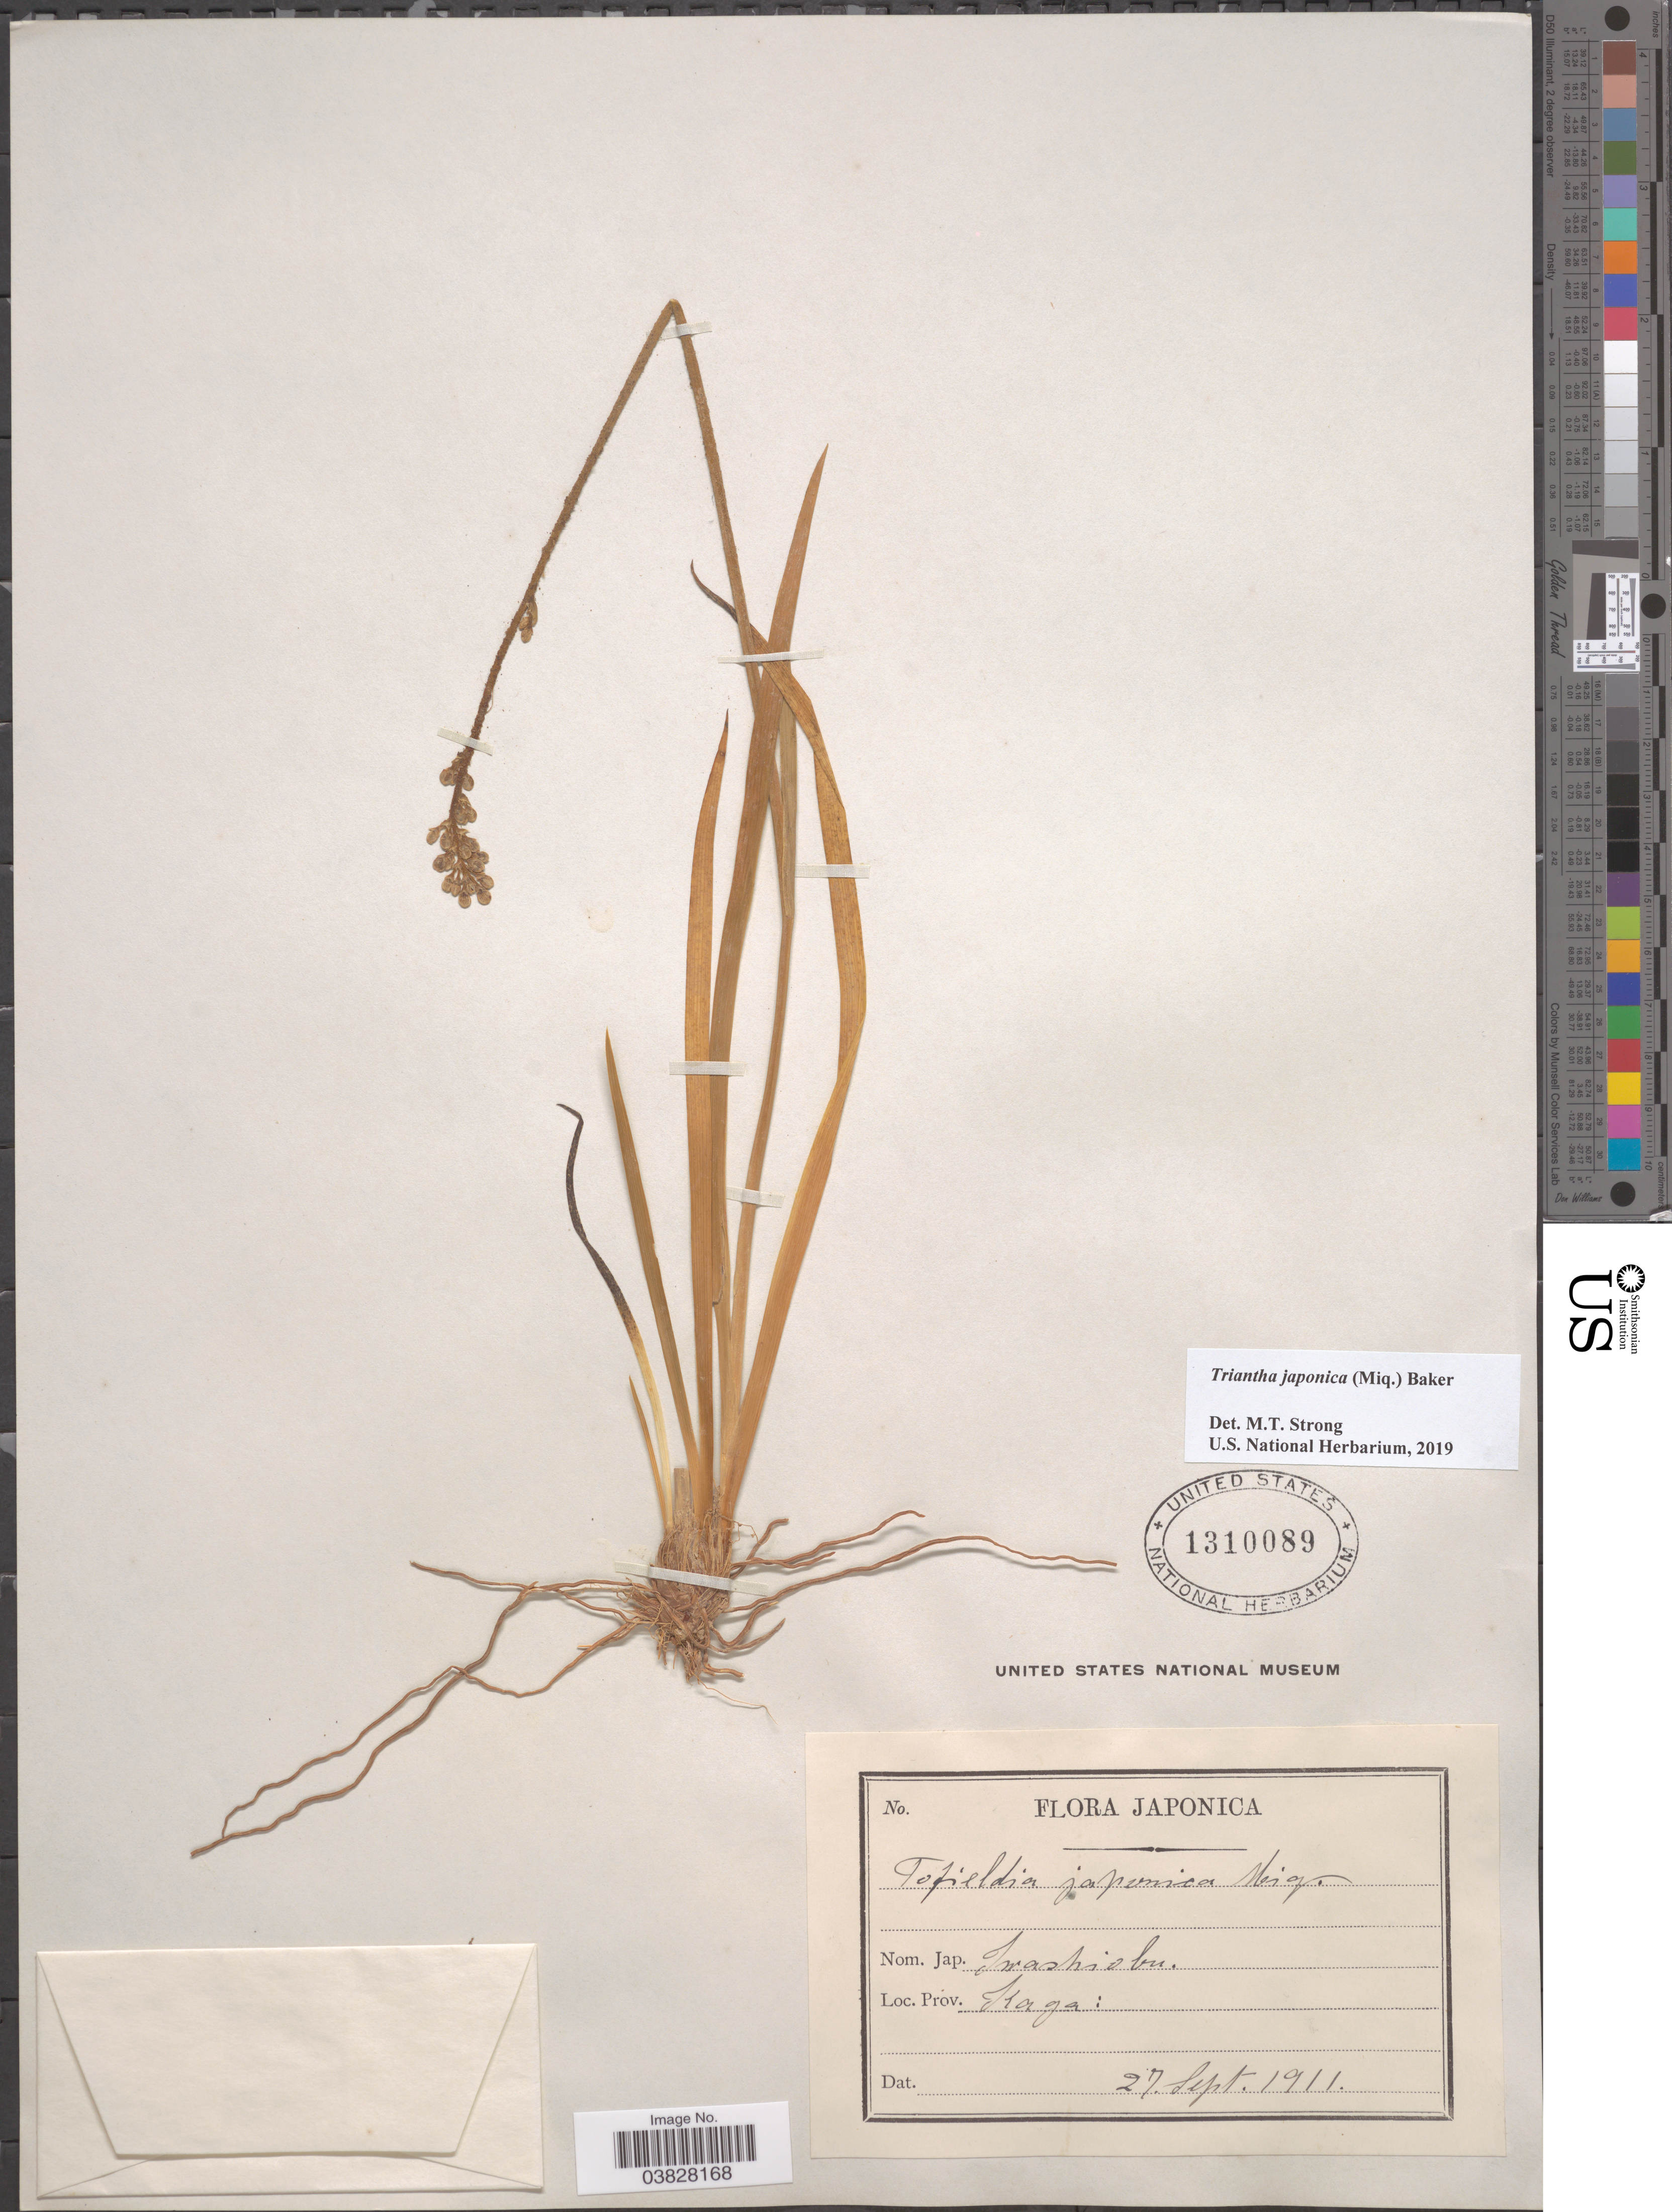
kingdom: Plantae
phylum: Tracheophyta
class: Liliopsida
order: Alismatales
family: Tofieldiaceae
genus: Triantha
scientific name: Triantha japonica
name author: Baker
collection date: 1911-09-27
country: Japan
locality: Prov. Kaga.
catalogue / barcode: US 1310089